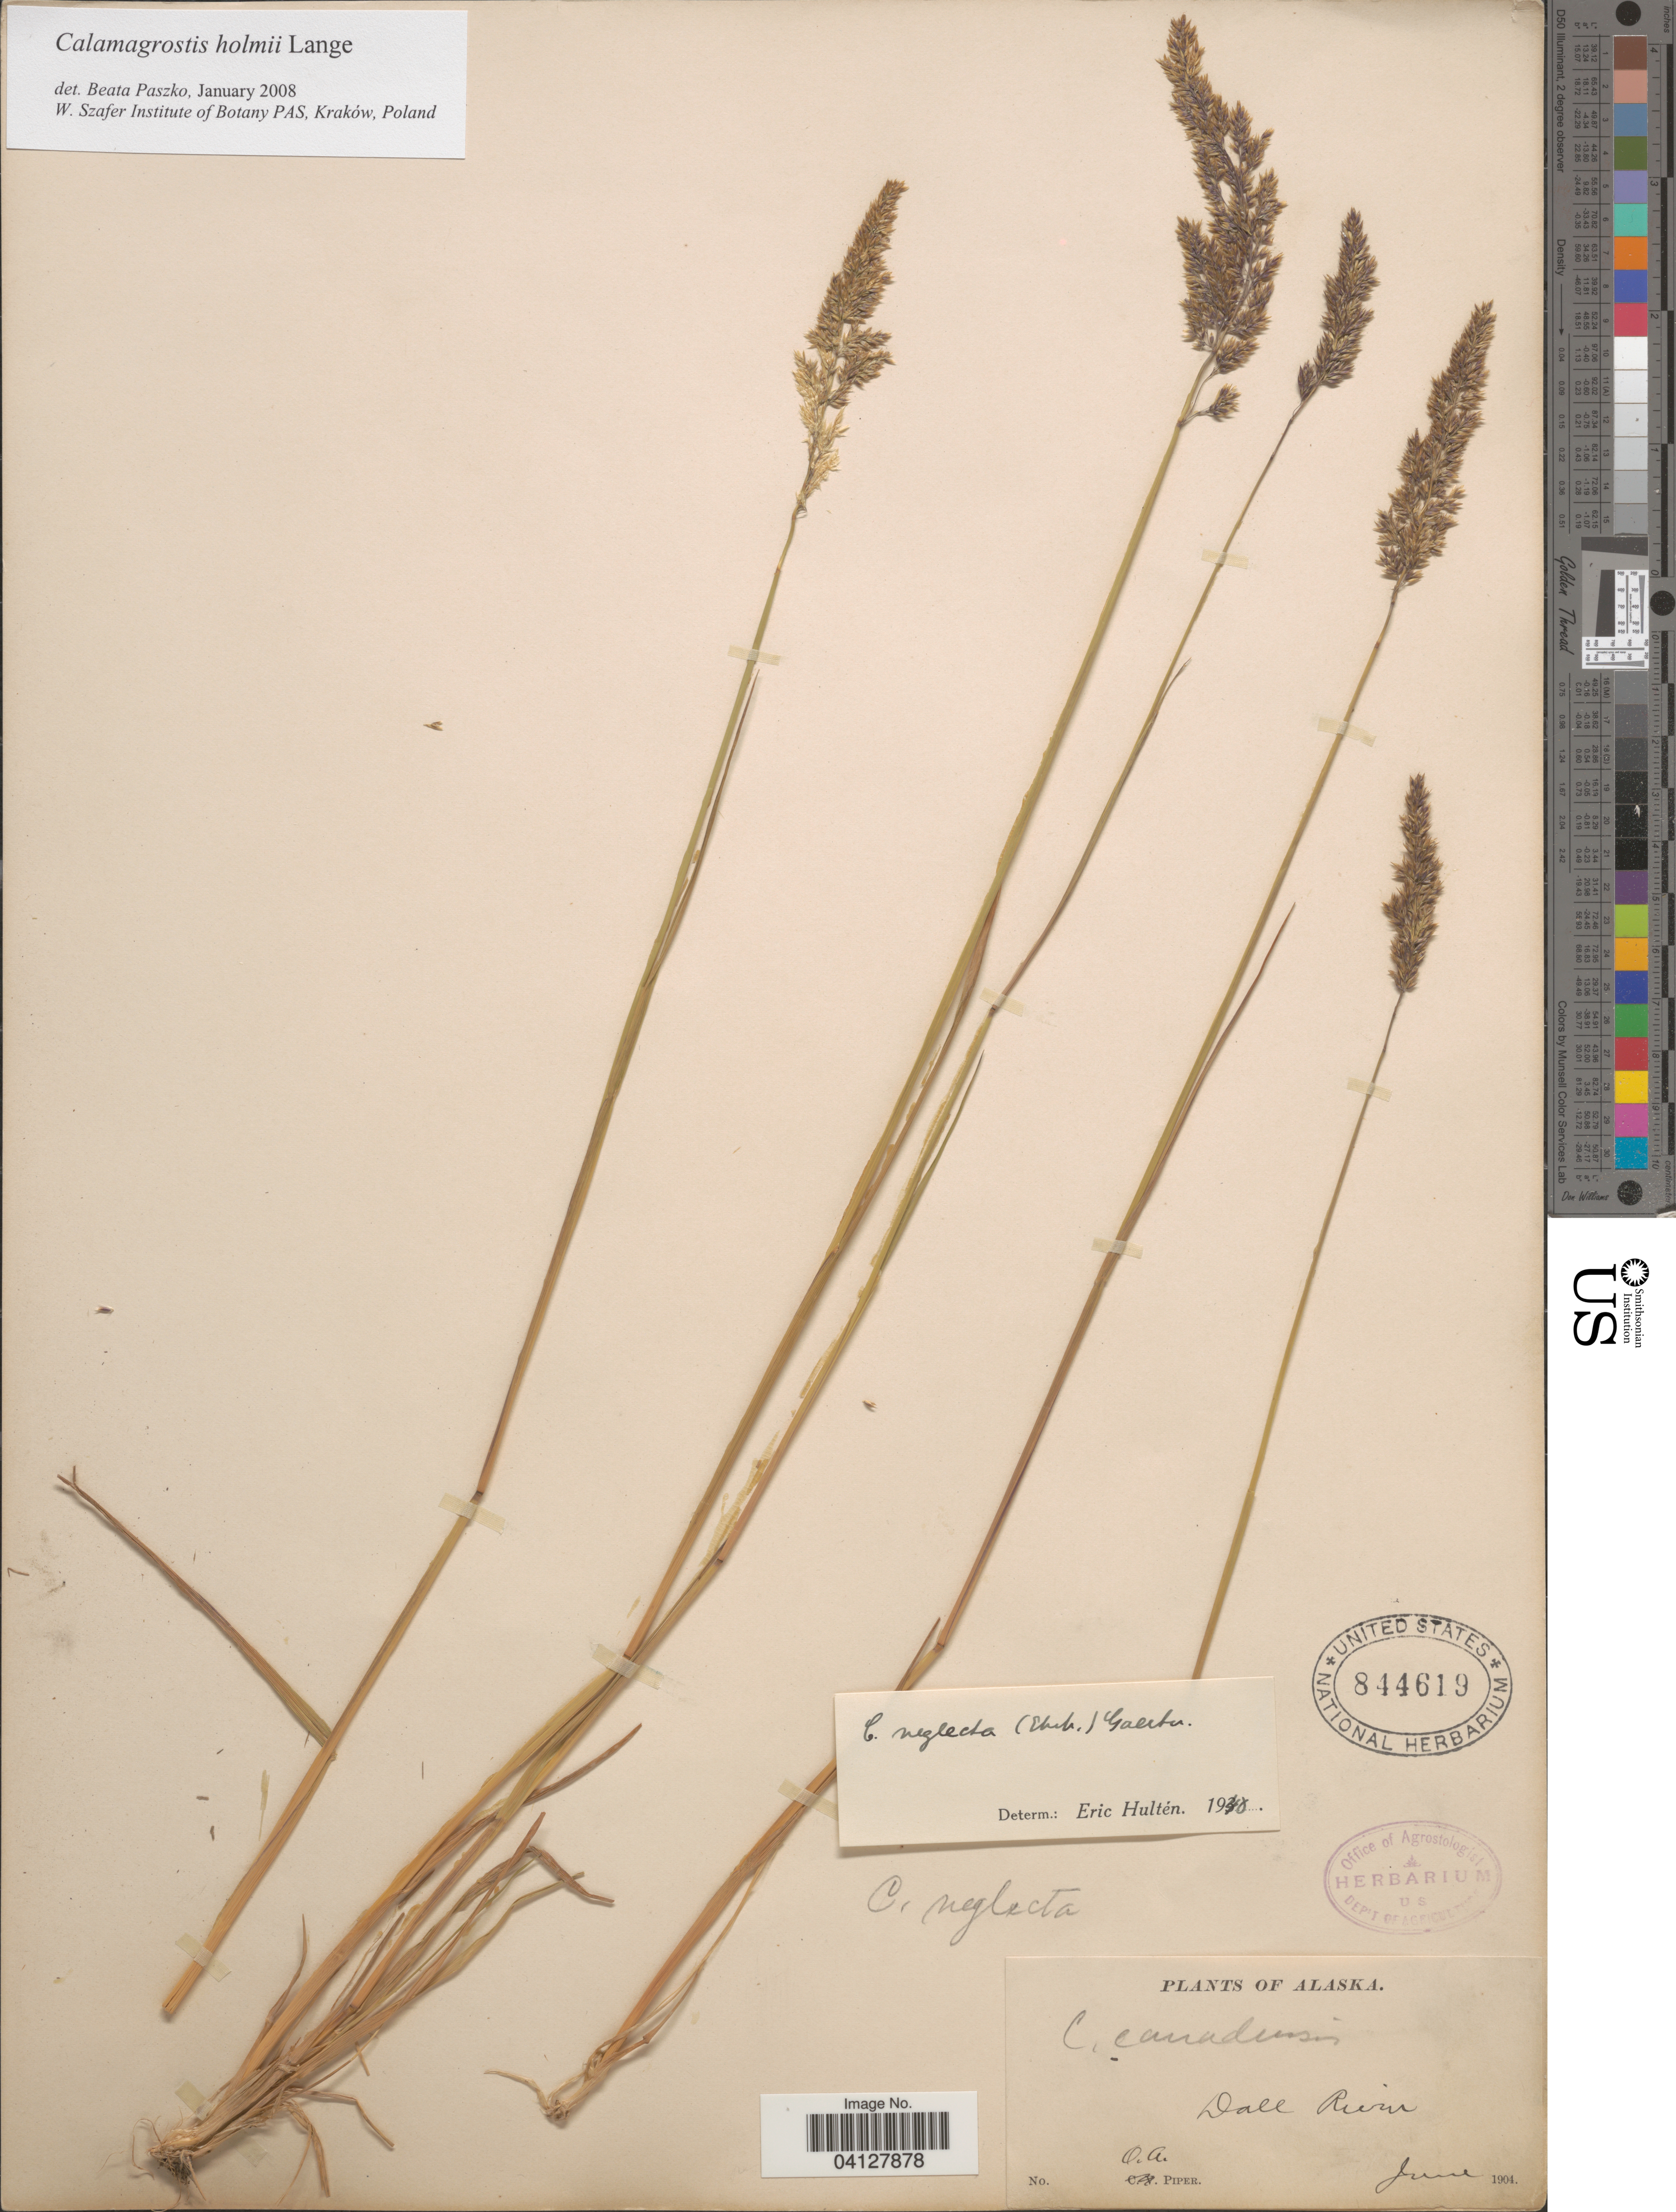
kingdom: Plantae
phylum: Tracheophyta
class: Liliopsida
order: Poales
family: Poaceae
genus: Calamagrostis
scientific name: Calamagrostis holmii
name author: A.E. Lange in Holm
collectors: O. Piper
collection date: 1904-06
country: United States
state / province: Alaska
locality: Dall River.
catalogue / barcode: US 844619